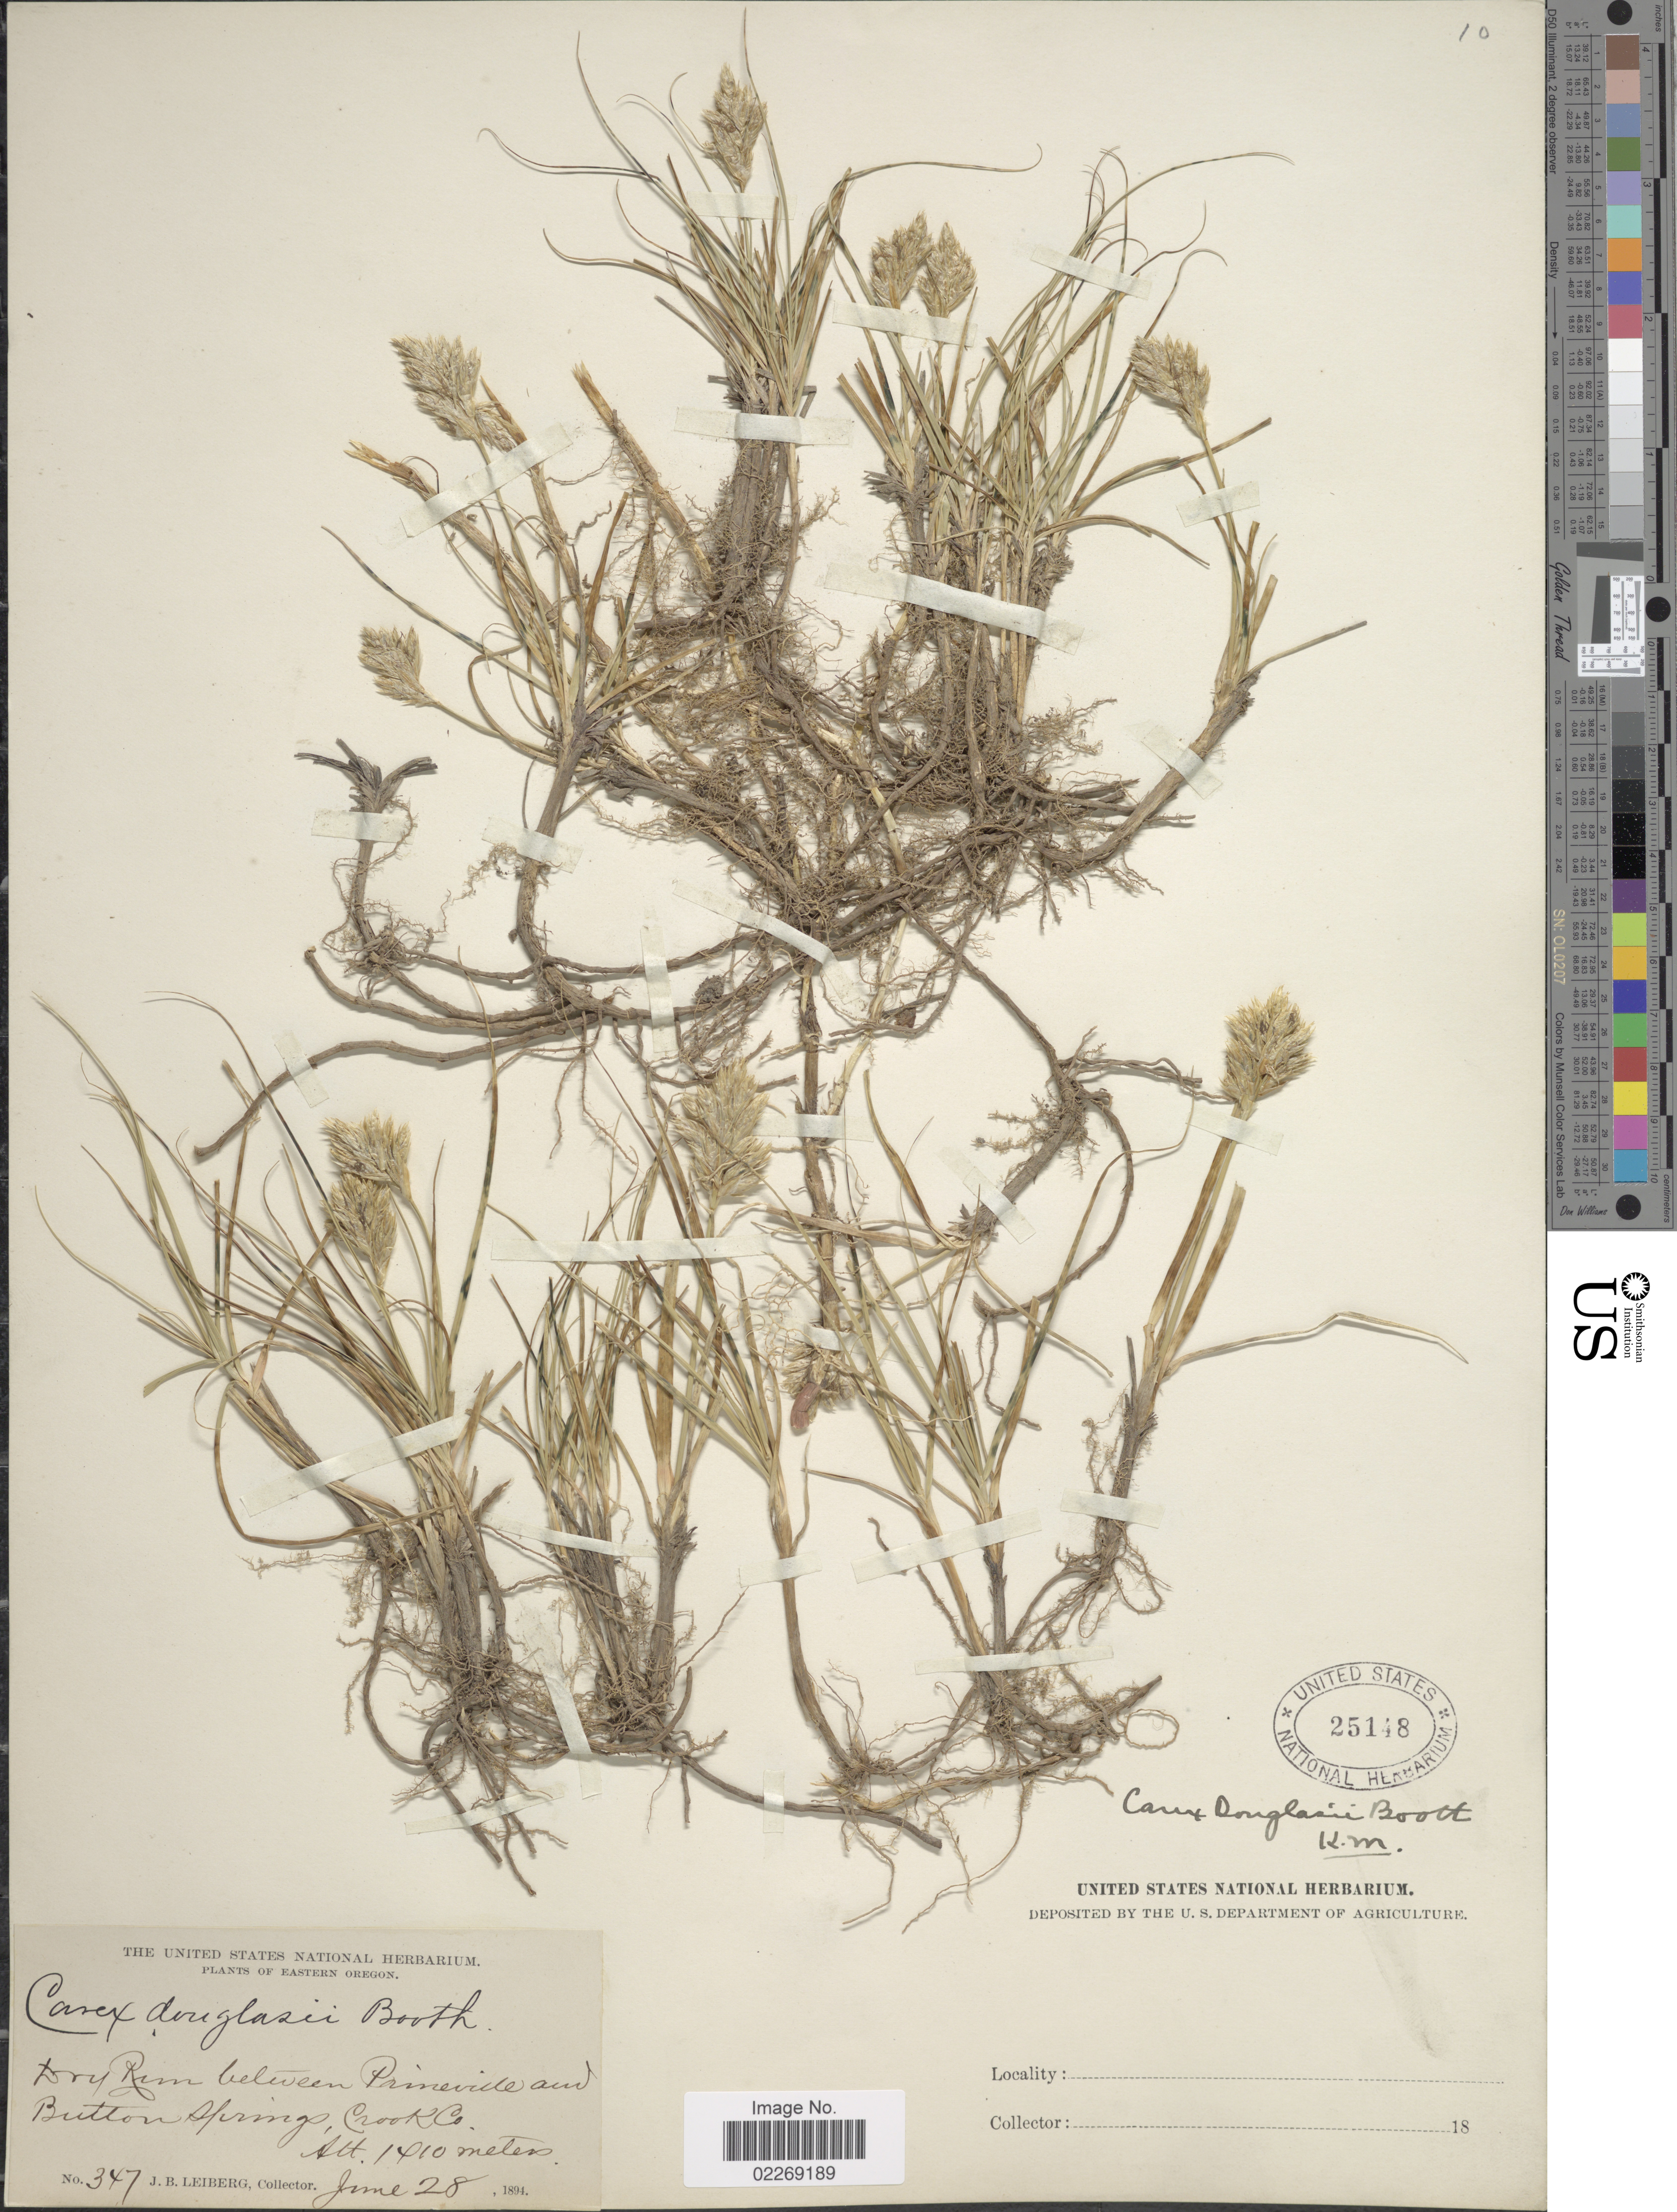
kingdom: Plantae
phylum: Tracheophyta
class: Liliopsida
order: Poales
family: Cyperaceae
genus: Carex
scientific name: Carex douglasii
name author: Boott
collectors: J. B. Leiberg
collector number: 347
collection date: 1894-06-28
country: United States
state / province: Oregon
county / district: Crook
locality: Eastern Oregon. Dry Rim between Prineville and Button Springs, Crook Co.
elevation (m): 1410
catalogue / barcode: US 25148